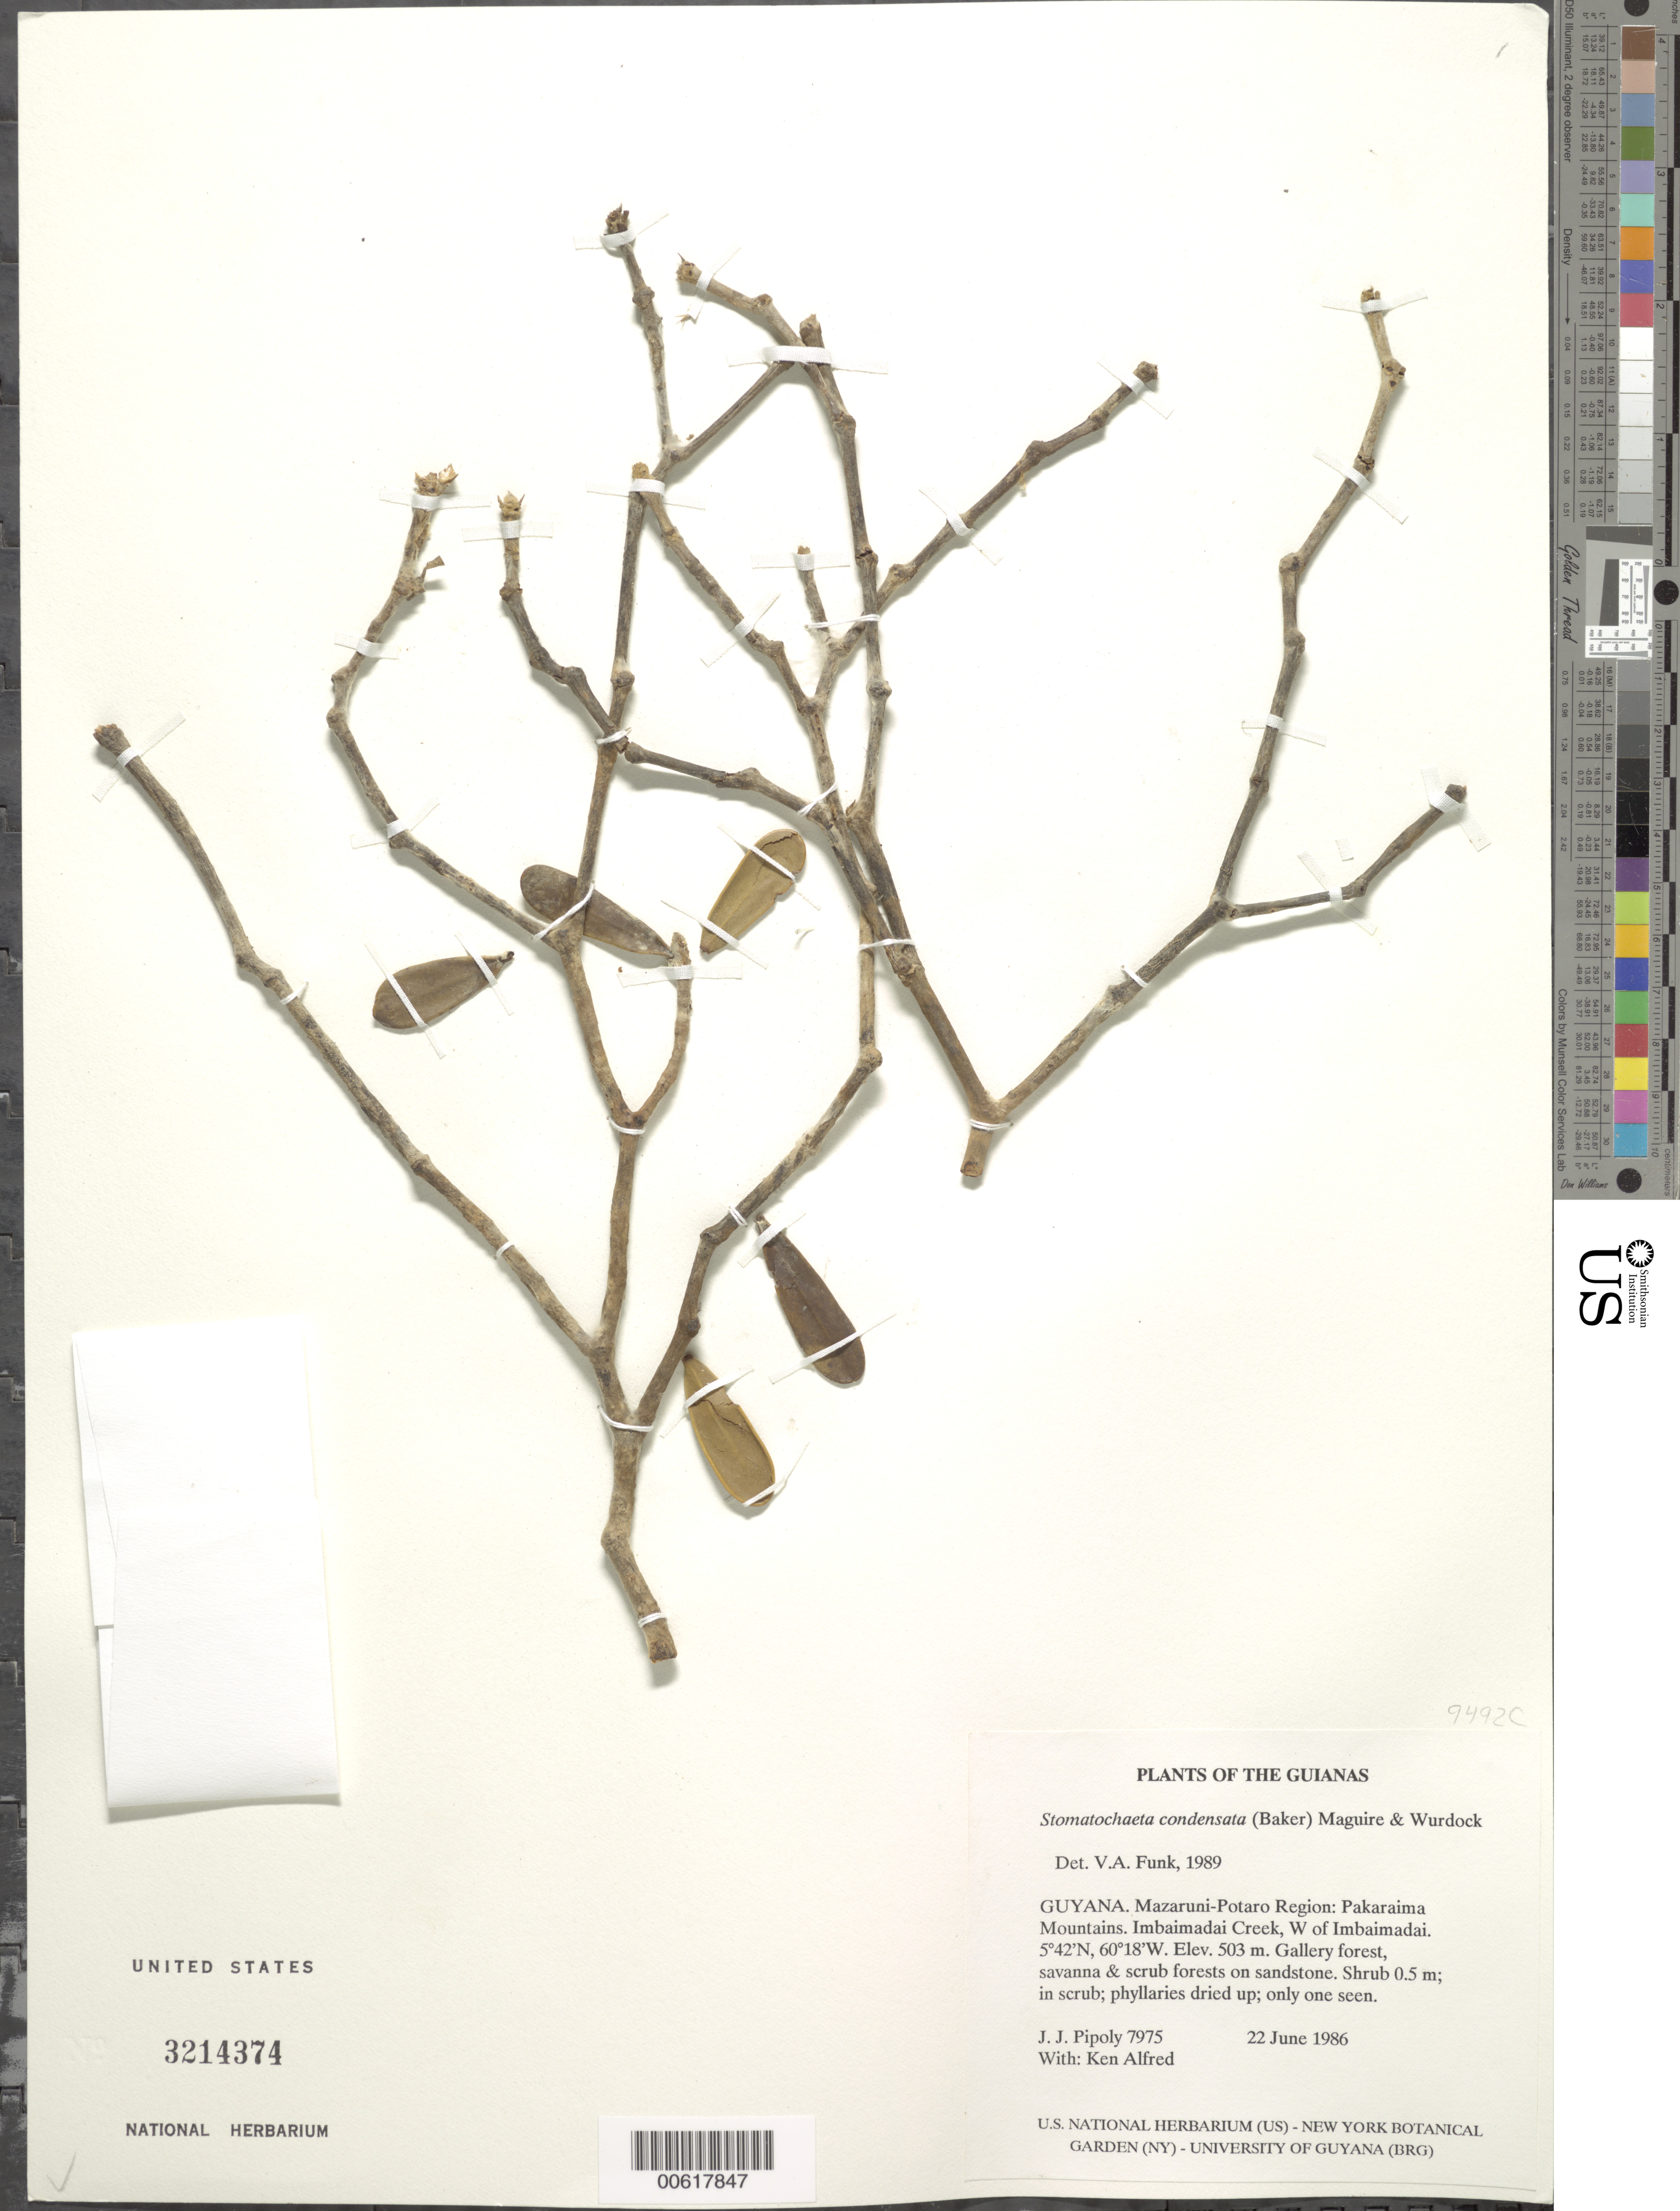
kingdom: Plantae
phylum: Tracheophyta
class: Magnoliopsida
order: Asterales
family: Asteraceae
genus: Stomatochaeta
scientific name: Stomatochaeta condensata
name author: (Baker) Maguire & Wurdack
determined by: Funk, Vicki A., (BOT), Smithsonian Institution - National Museum of Natural History (UNITED STATES)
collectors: J. J. Pipoly & K. Alfred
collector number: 7975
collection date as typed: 22 June 1986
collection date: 1986-06-22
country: Guyana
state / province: Cuyuni-Mazaruni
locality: Pakaraima Mts. Imbaimadai Creek, W of Imbaimadai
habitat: Gallery forest, savanna and scrub forests on sandstone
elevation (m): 503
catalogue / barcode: US 3214374